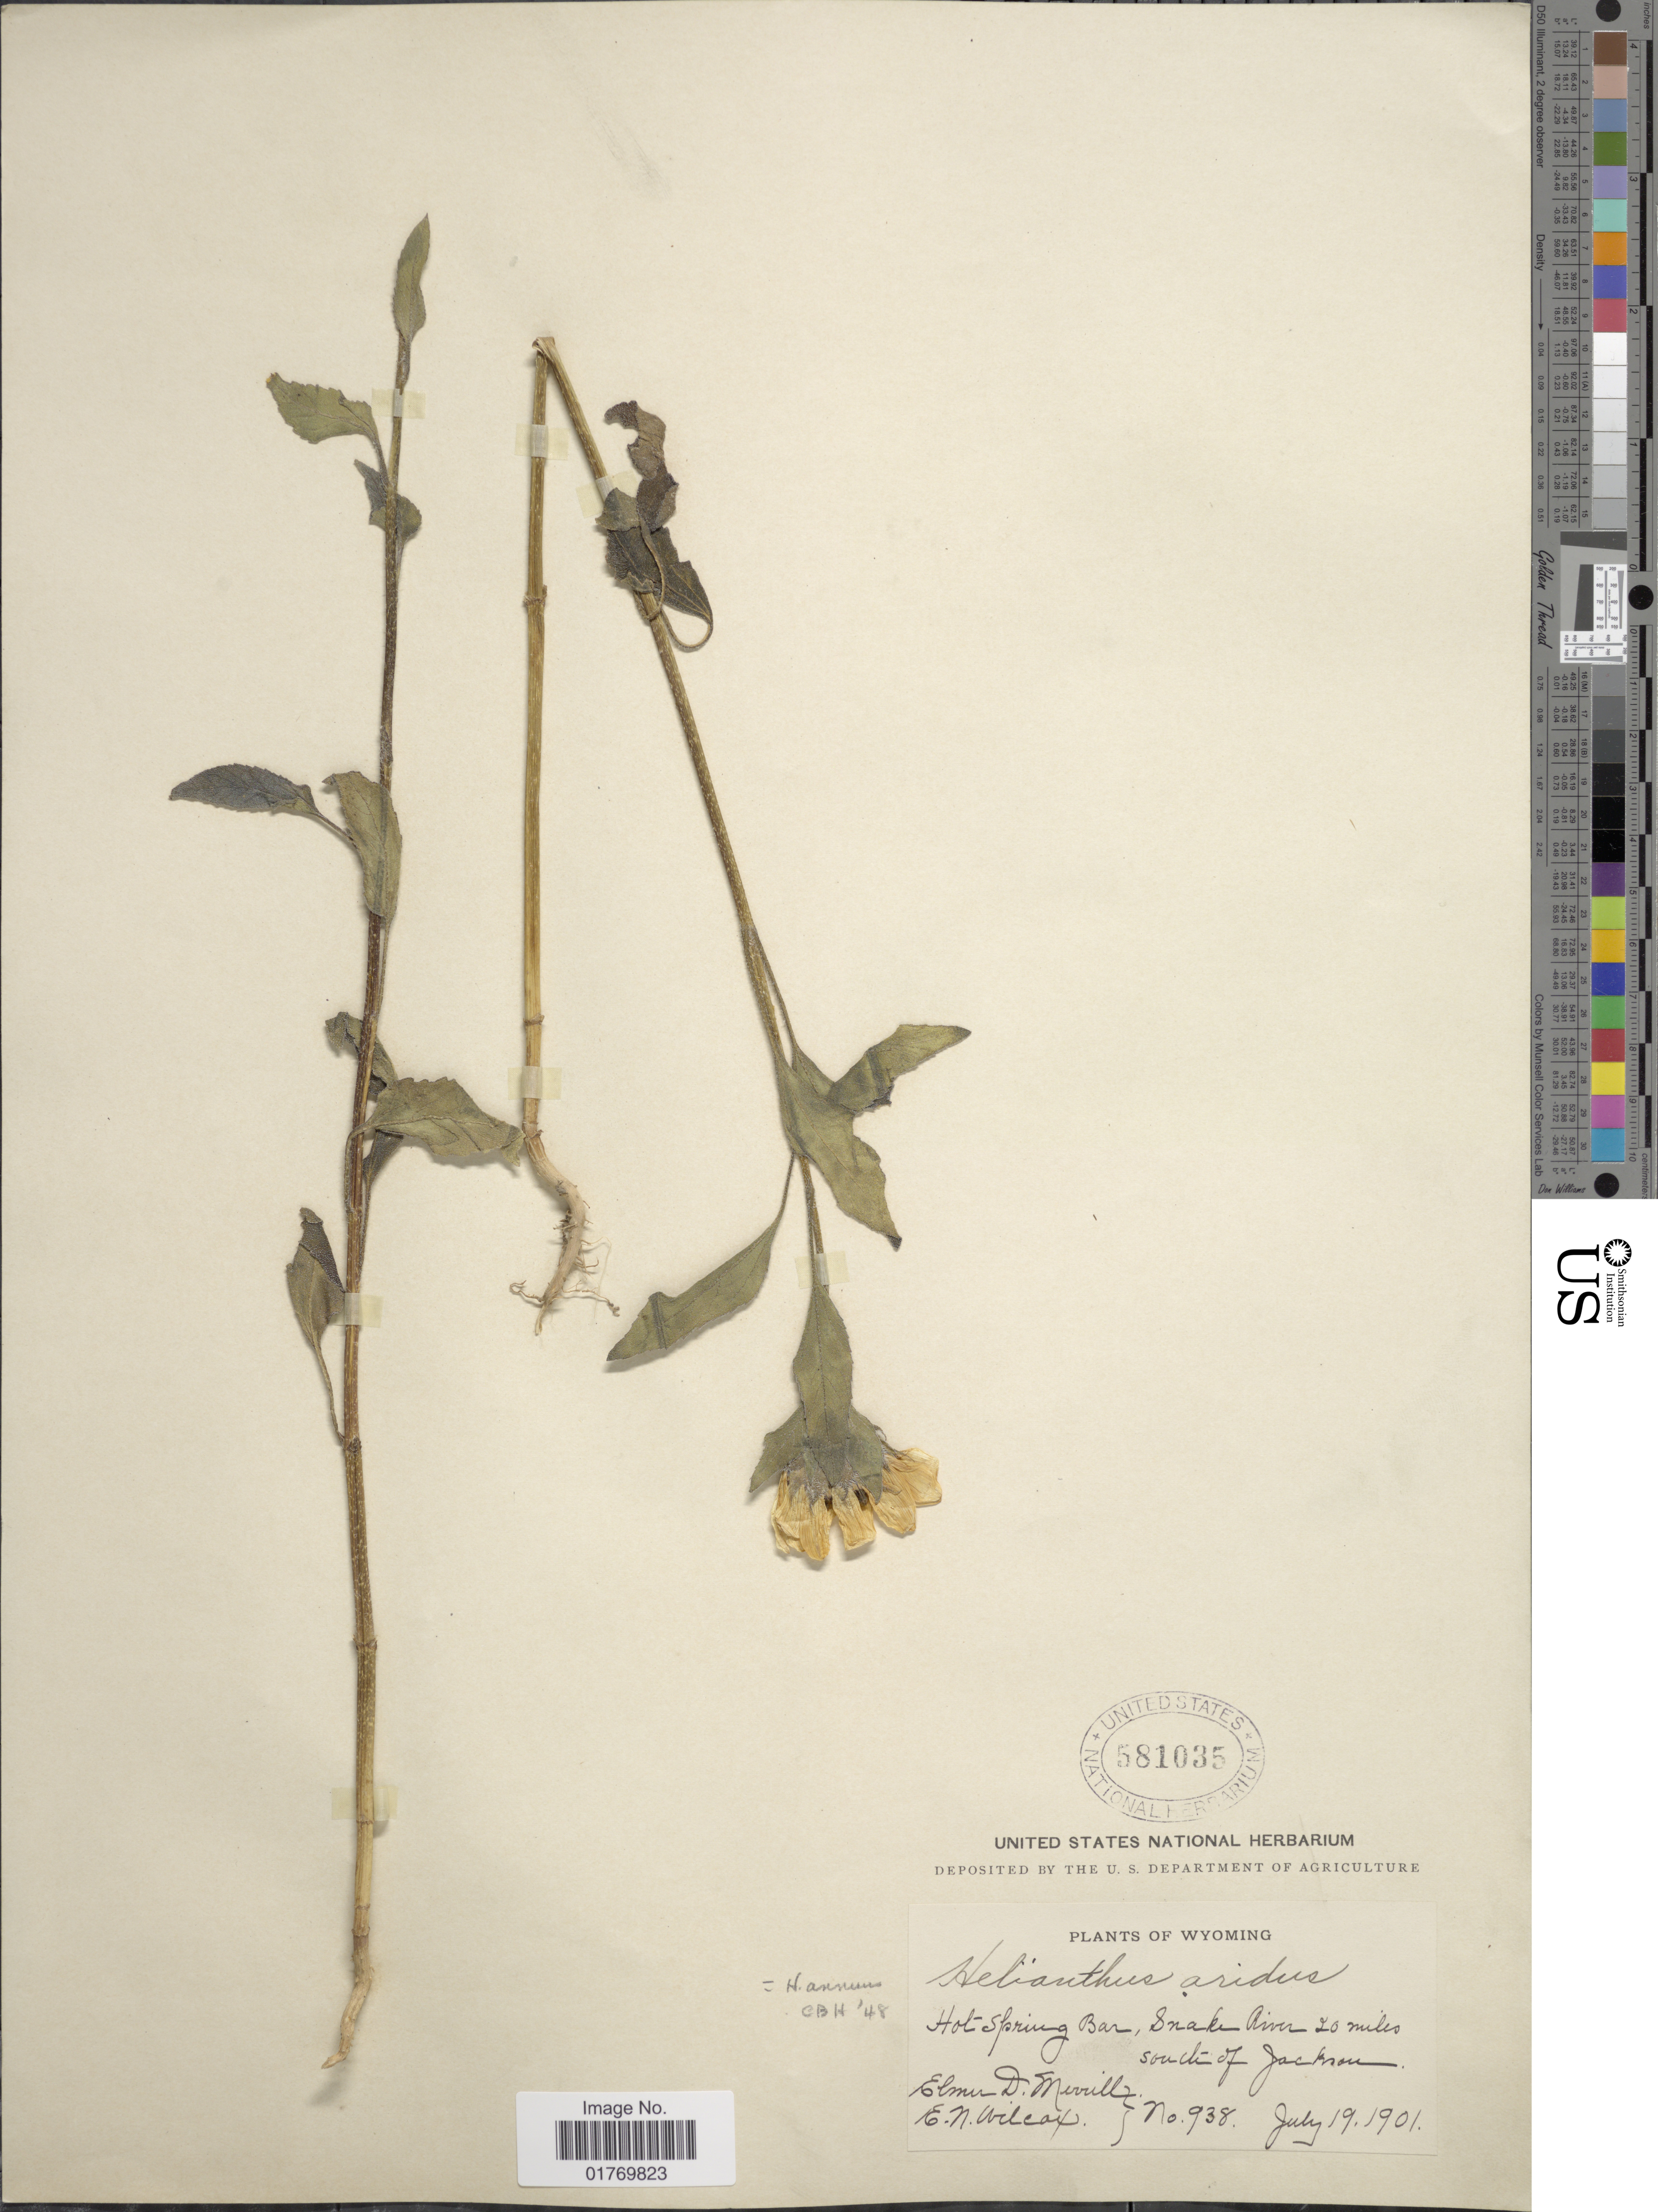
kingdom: Plantae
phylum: Tracheophyta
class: Magnoliopsida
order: Asterales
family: Asteraceae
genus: Helianthus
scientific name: Helianthus aridus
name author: Rydb.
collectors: E. D. Merrill & E. Wilcox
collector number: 938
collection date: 1901-07-19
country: United States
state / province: Wyoming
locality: Hot Springs Bar, Snake River 20 miles south of Jackson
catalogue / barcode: US 581035